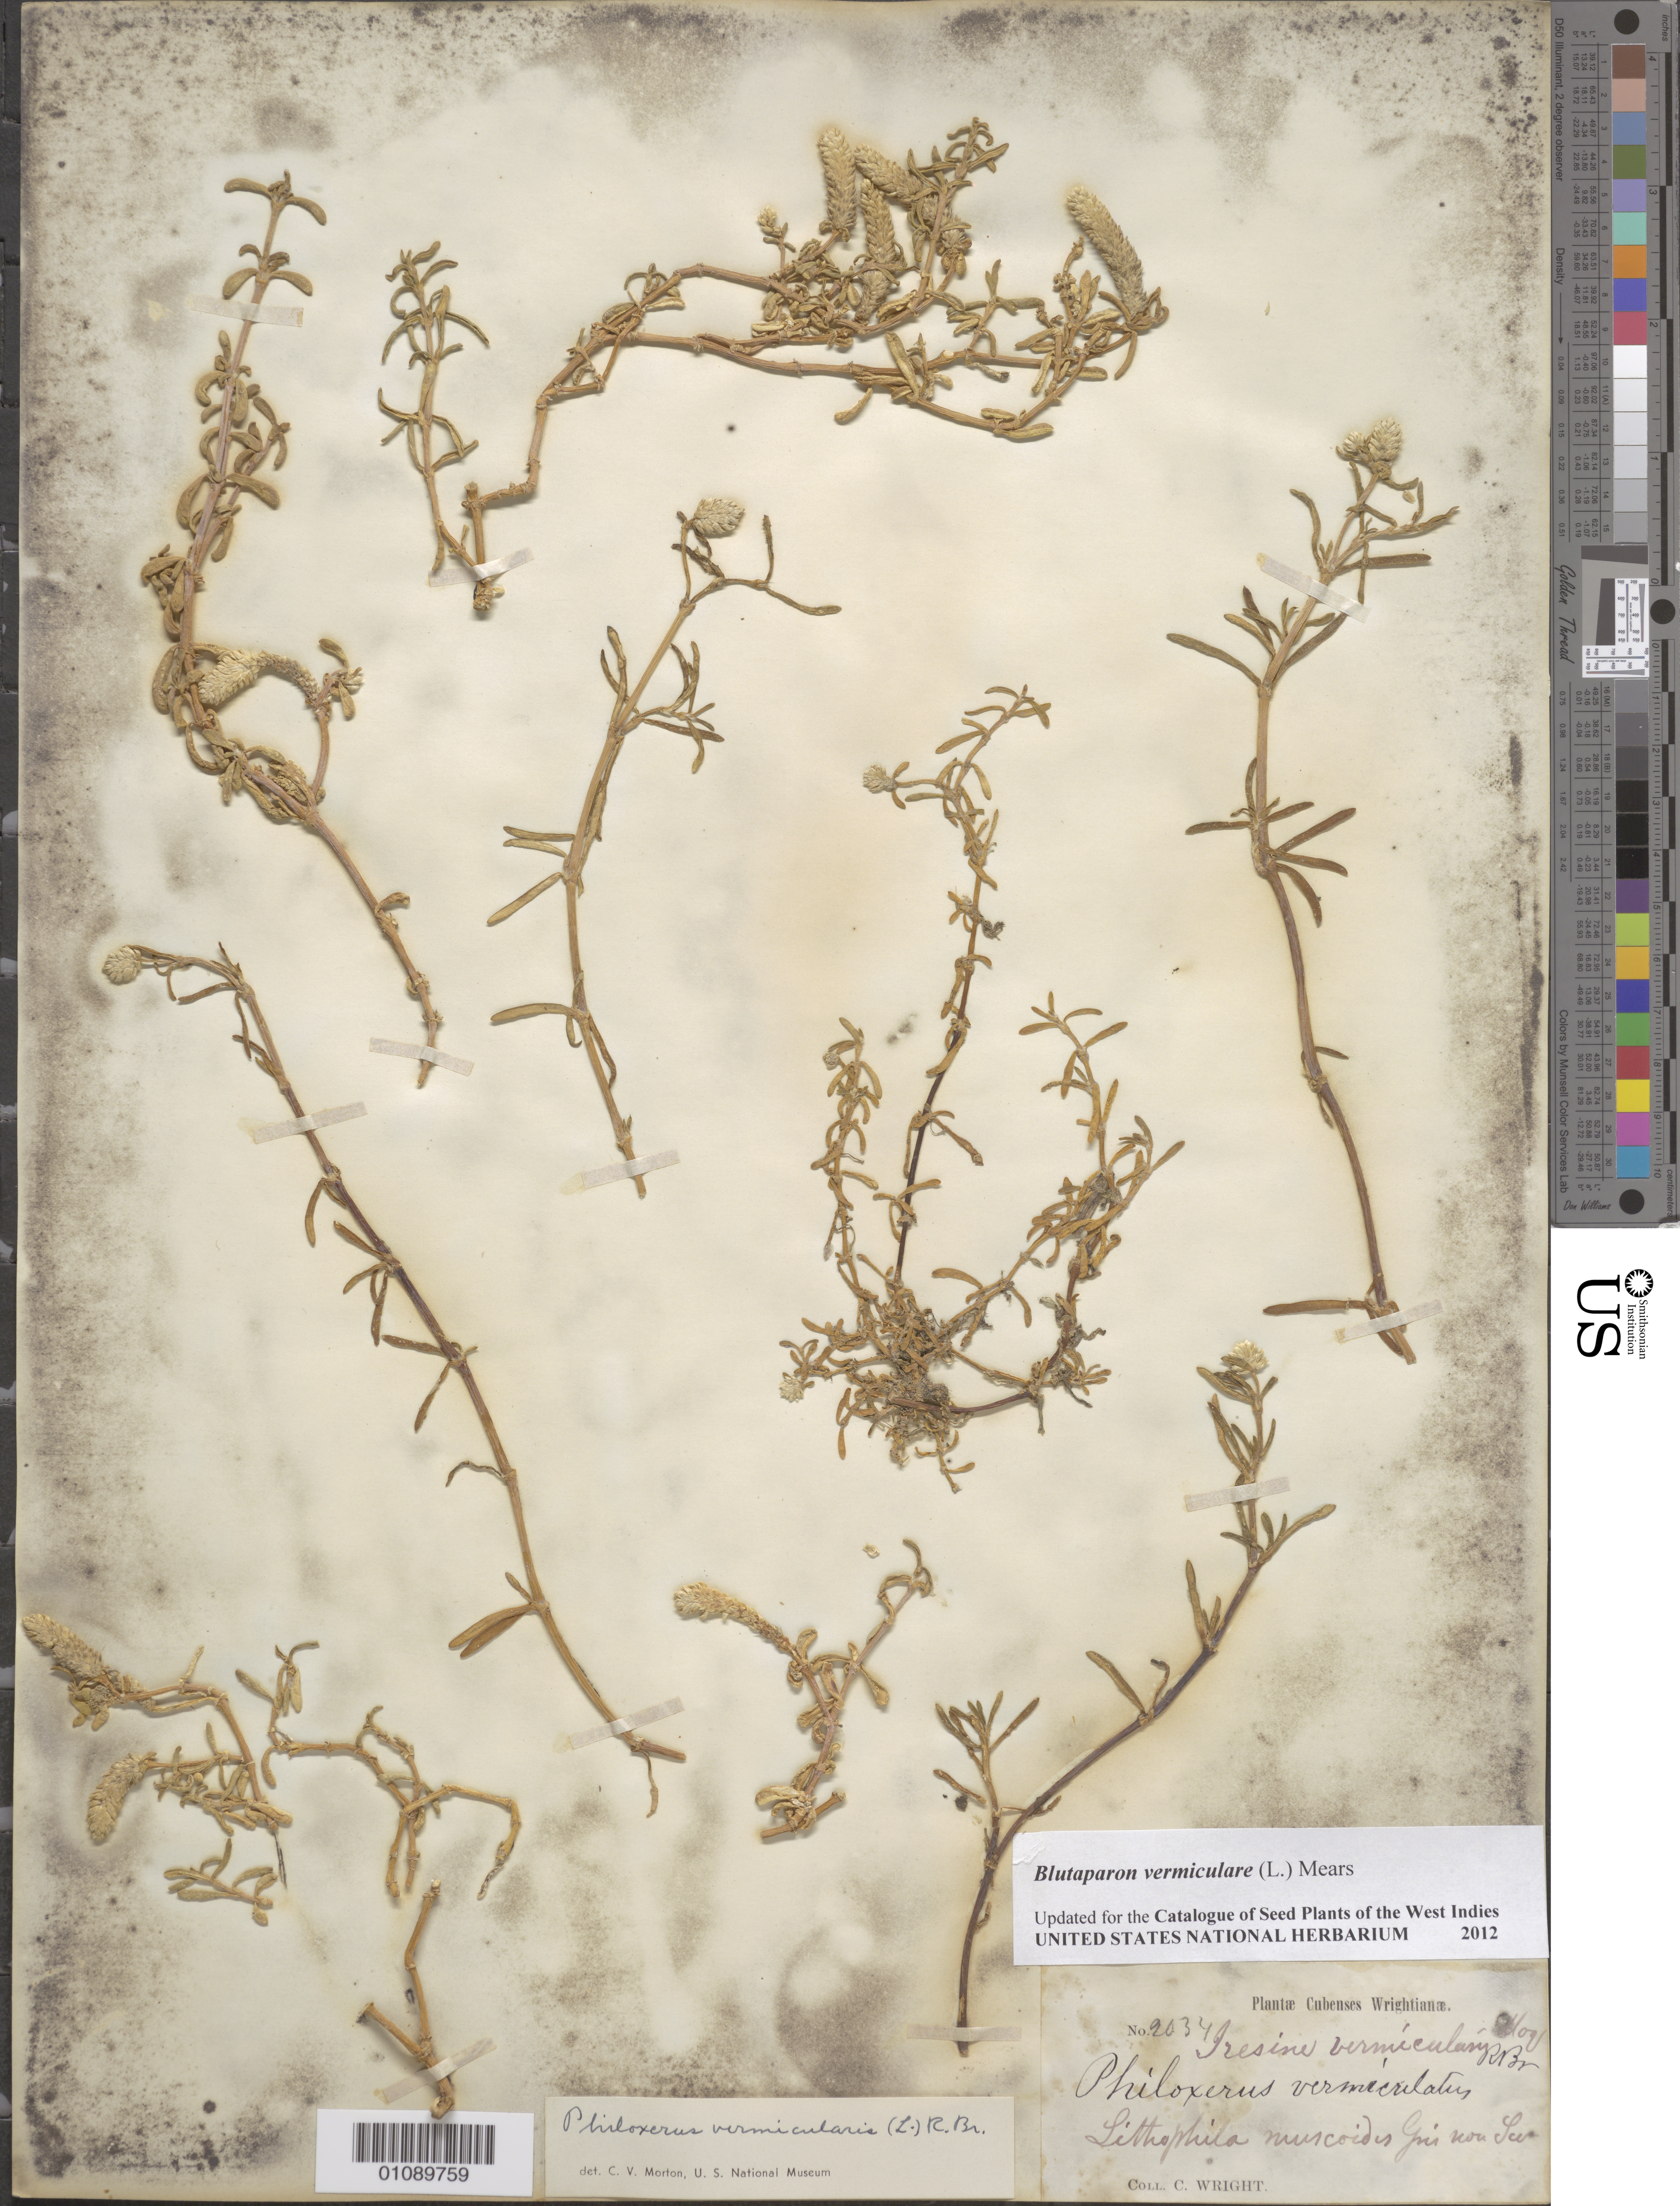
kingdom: Plantae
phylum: Tracheophyta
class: Magnoliopsida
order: Caryophyllales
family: Amaranthaceae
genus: Gomphrena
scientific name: Gomphrena vermicularis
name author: L.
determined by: Strong, Mark T., (BOT), Smithsonian Institution - National Museum of Natural History (UNITED STATES)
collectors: C. Wright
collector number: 2034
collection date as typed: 1865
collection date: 1865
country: Cuba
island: Cuba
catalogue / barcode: US 98792